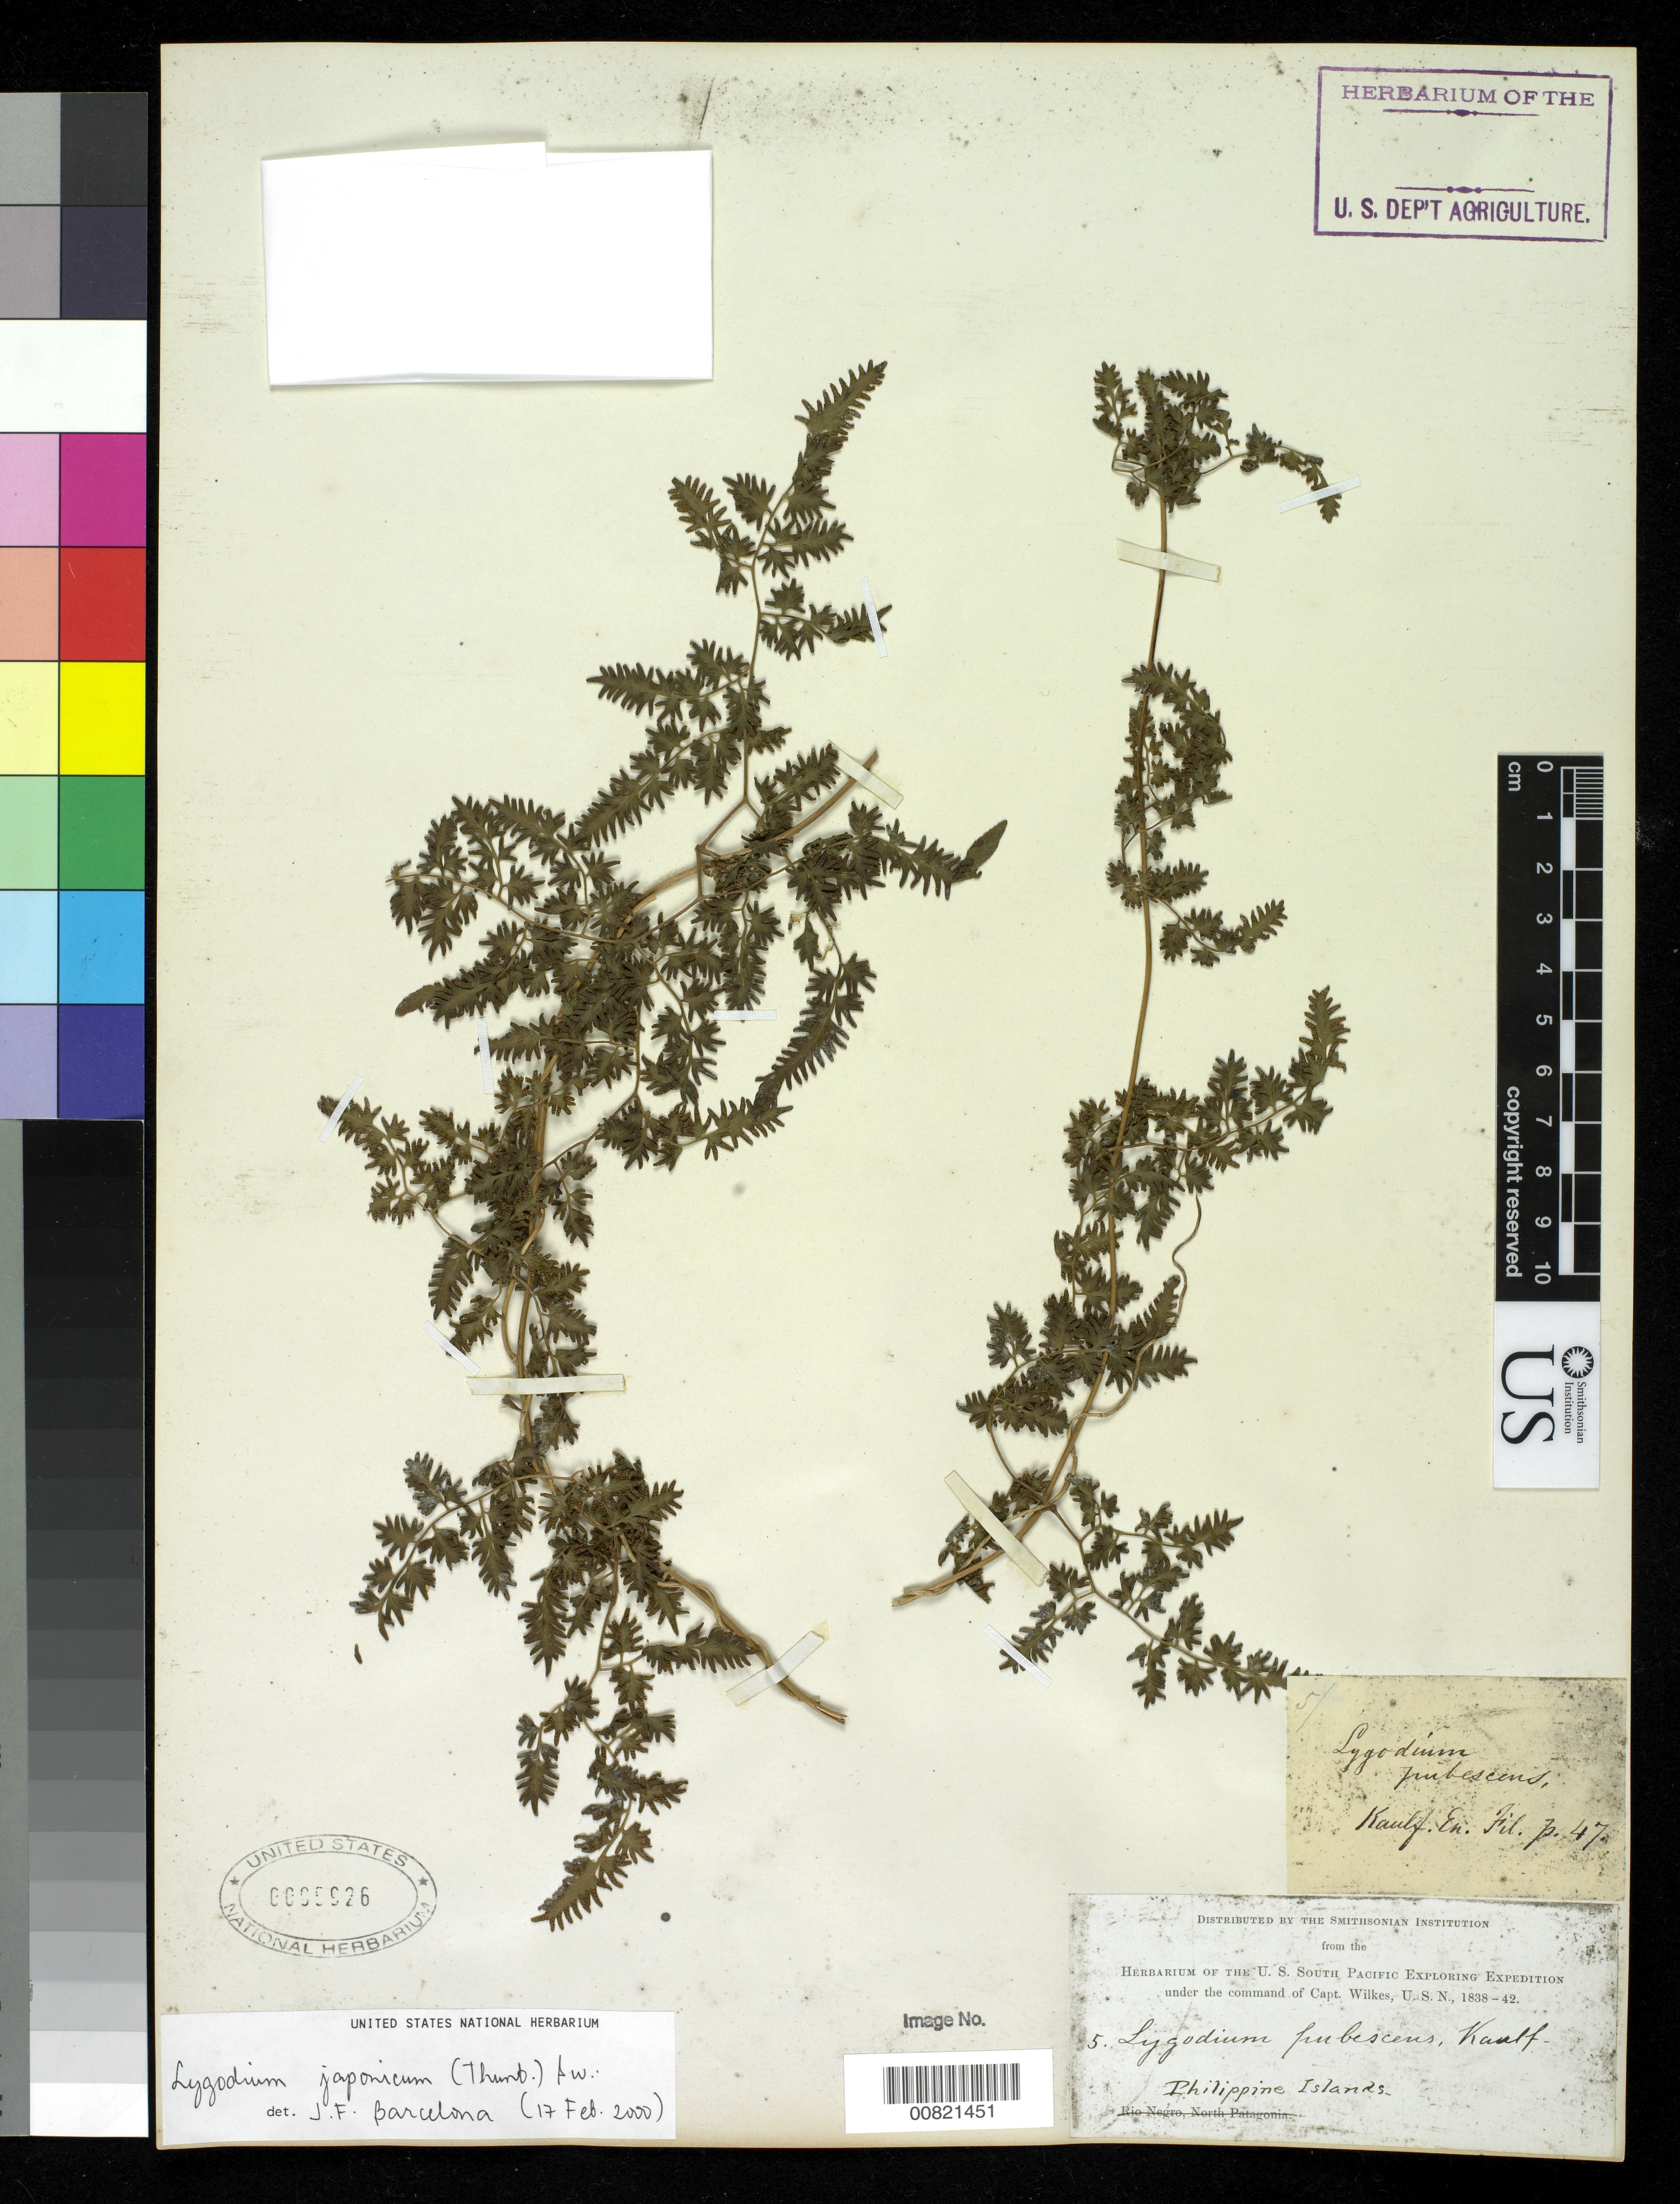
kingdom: Plantae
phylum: Tracheophyta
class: Polypodiopsida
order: Schizaeales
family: Lygodiaceae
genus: Lygodium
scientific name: Lygodium japonicum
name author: (Thunb.) Sw.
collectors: Wilkes Explor. Exped.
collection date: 1838/1842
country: Philippines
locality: Philippine Islands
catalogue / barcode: US 95926